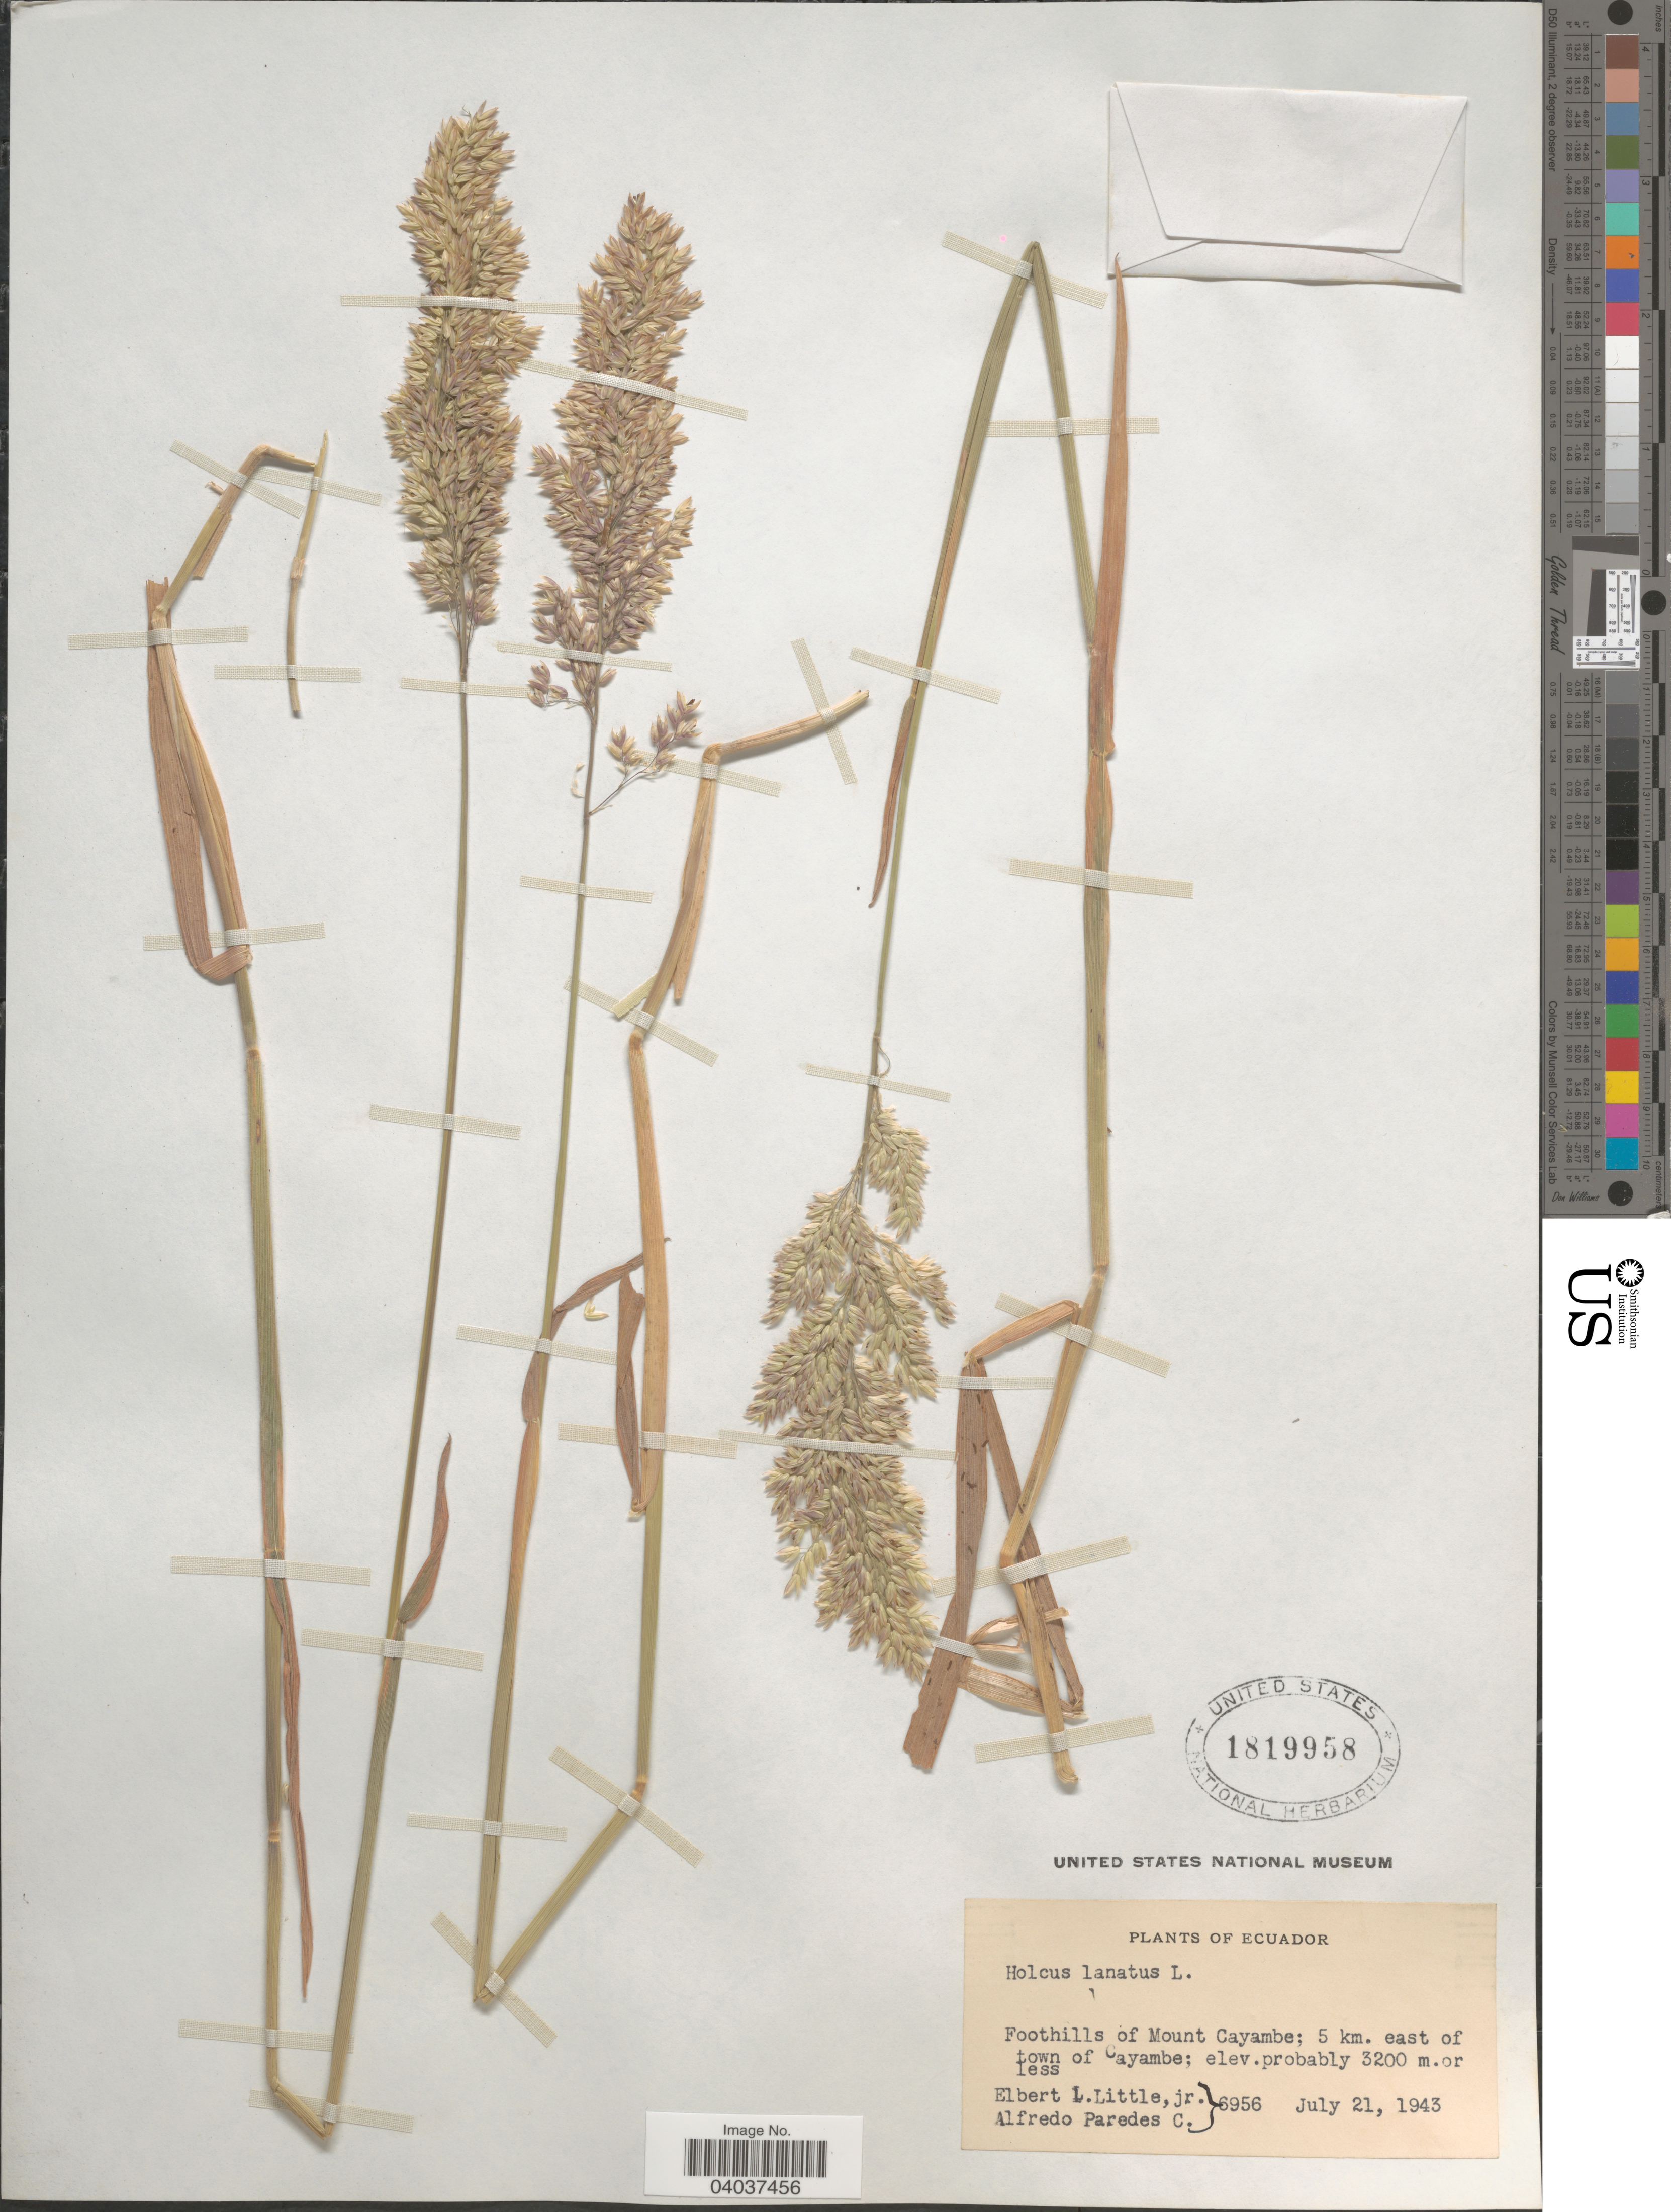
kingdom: Plantae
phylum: Tracheophyta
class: Liliopsida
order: Poales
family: Poaceae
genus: Holcus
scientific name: Holcus lanatus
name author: L.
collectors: E. L. Little & A. Paredes C.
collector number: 6956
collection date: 1943-07-21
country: Ecuador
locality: Foothills of Mount Cayambe; 5 km. east of town of Cayambe.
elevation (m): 3200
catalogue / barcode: US 1819958